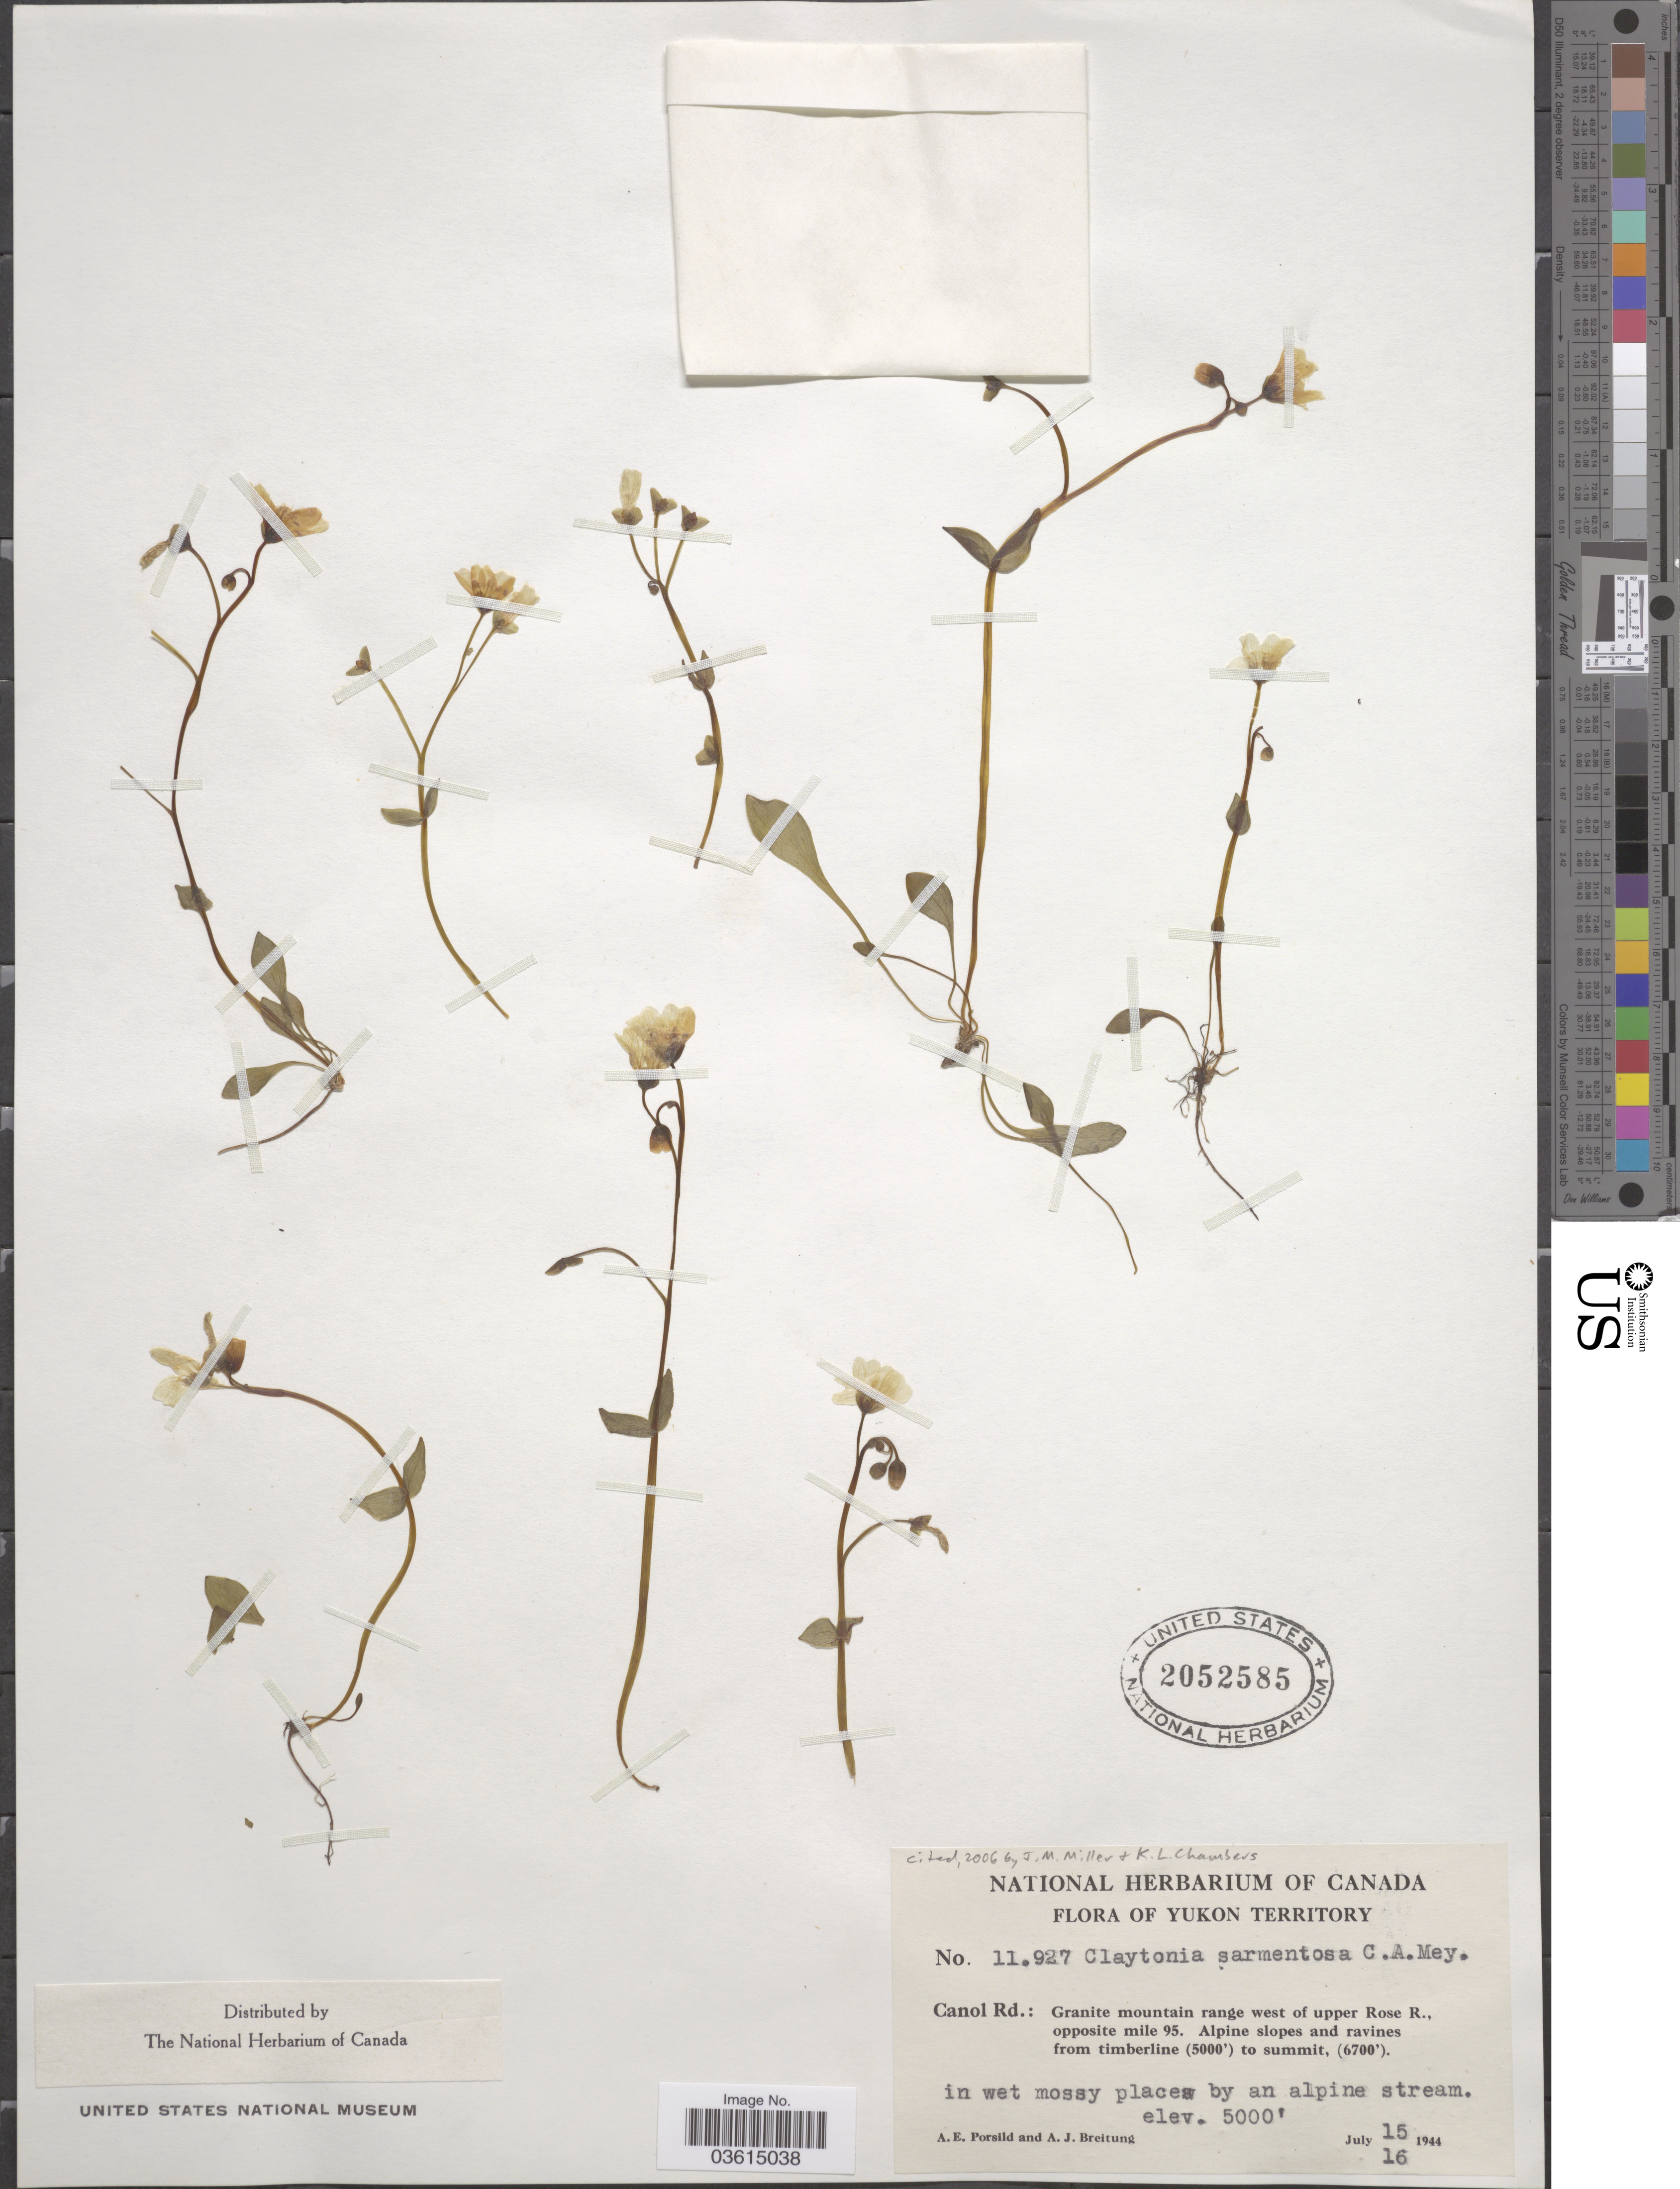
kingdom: Plantae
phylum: Tracheophyta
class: Magnoliopsida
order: Caryophyllales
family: Montiaceae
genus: Claytonia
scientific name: Claytonia sarmentosa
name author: C.A. Mey.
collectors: A. E. Porsild & A. Breitung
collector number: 11927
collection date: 1944-07-15/1944-07-16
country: Canada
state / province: Yukon Territory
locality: Canol Rd.: Granite mountain range west of upper Rose R., opposite mile 95.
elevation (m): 1524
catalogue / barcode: US 2052585